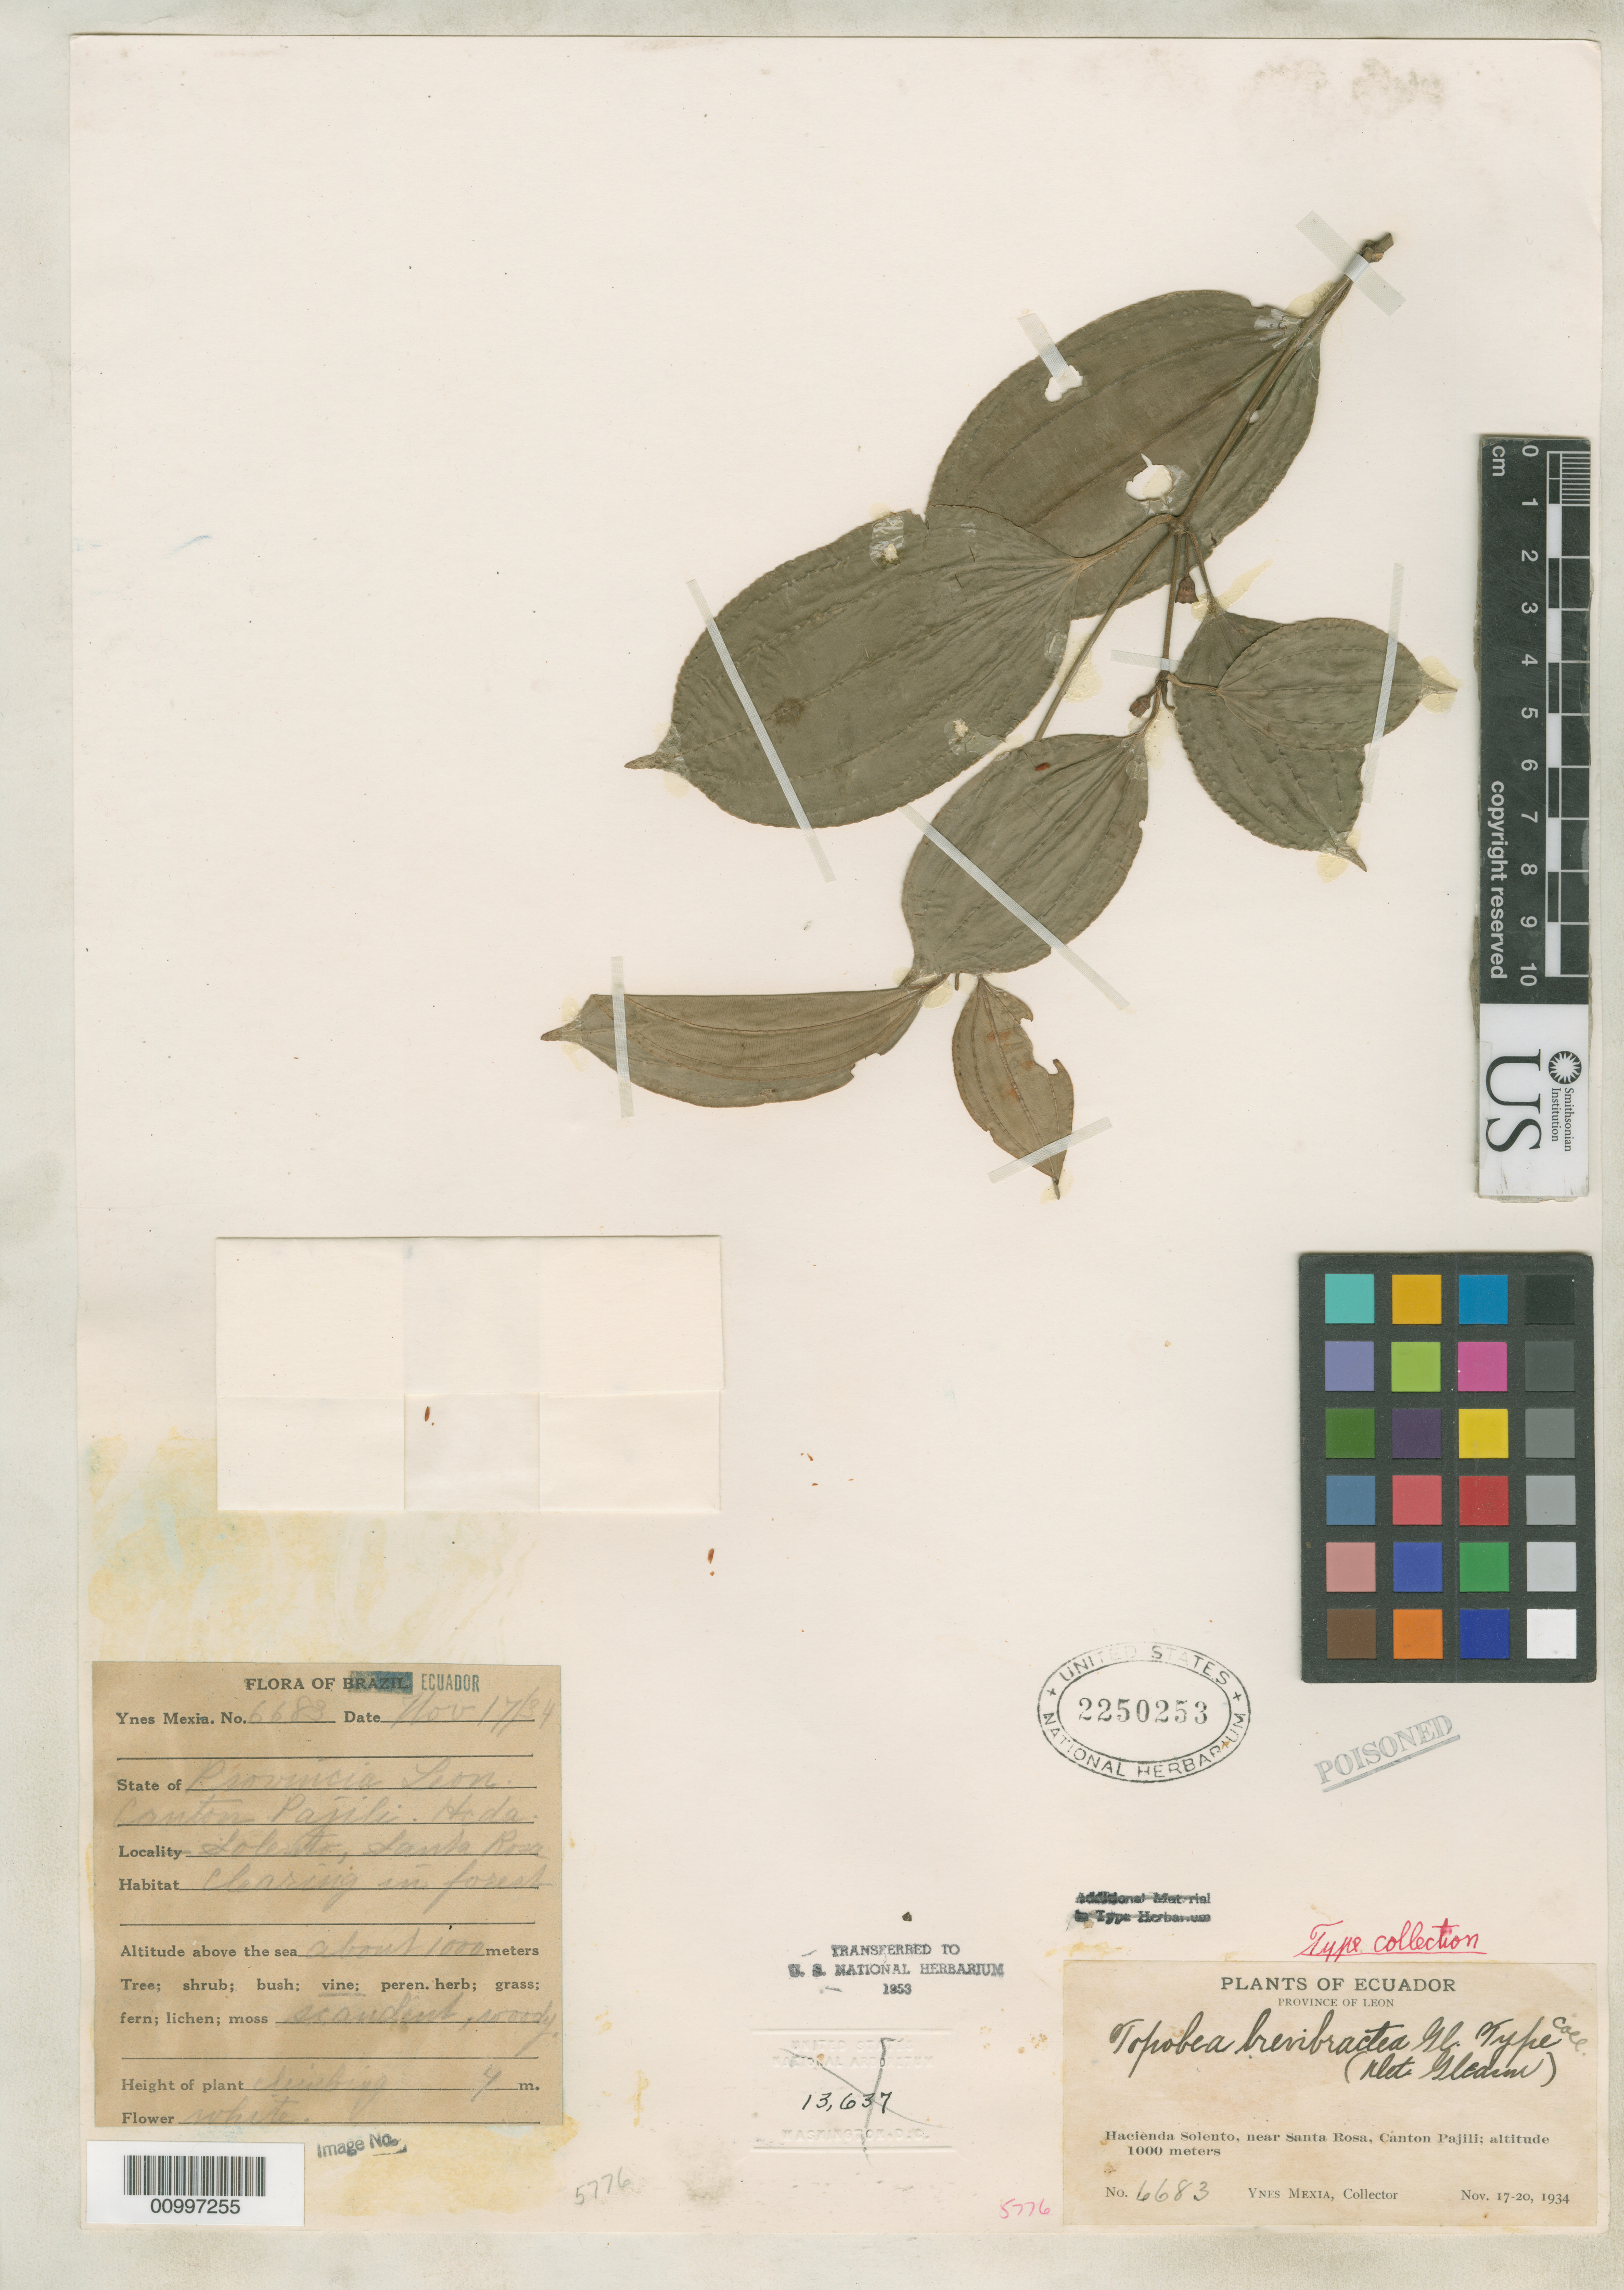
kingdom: Plantae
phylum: Tracheophyta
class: Magnoliopsida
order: Myrtales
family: Melastomataceae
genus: Topobea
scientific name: Topobea brevibractea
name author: Gleason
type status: Isotype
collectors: Y. Mexia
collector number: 6683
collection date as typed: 17 Nov 1934 to 20 Nov 1934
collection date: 1934-11-17/1934-11-20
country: Ecuador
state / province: El Oro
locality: Hacienda Solento, near Santa Rosa, Canton Pajili, Province of Leon.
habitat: Clearing in forest.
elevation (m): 1000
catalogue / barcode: US 2250253